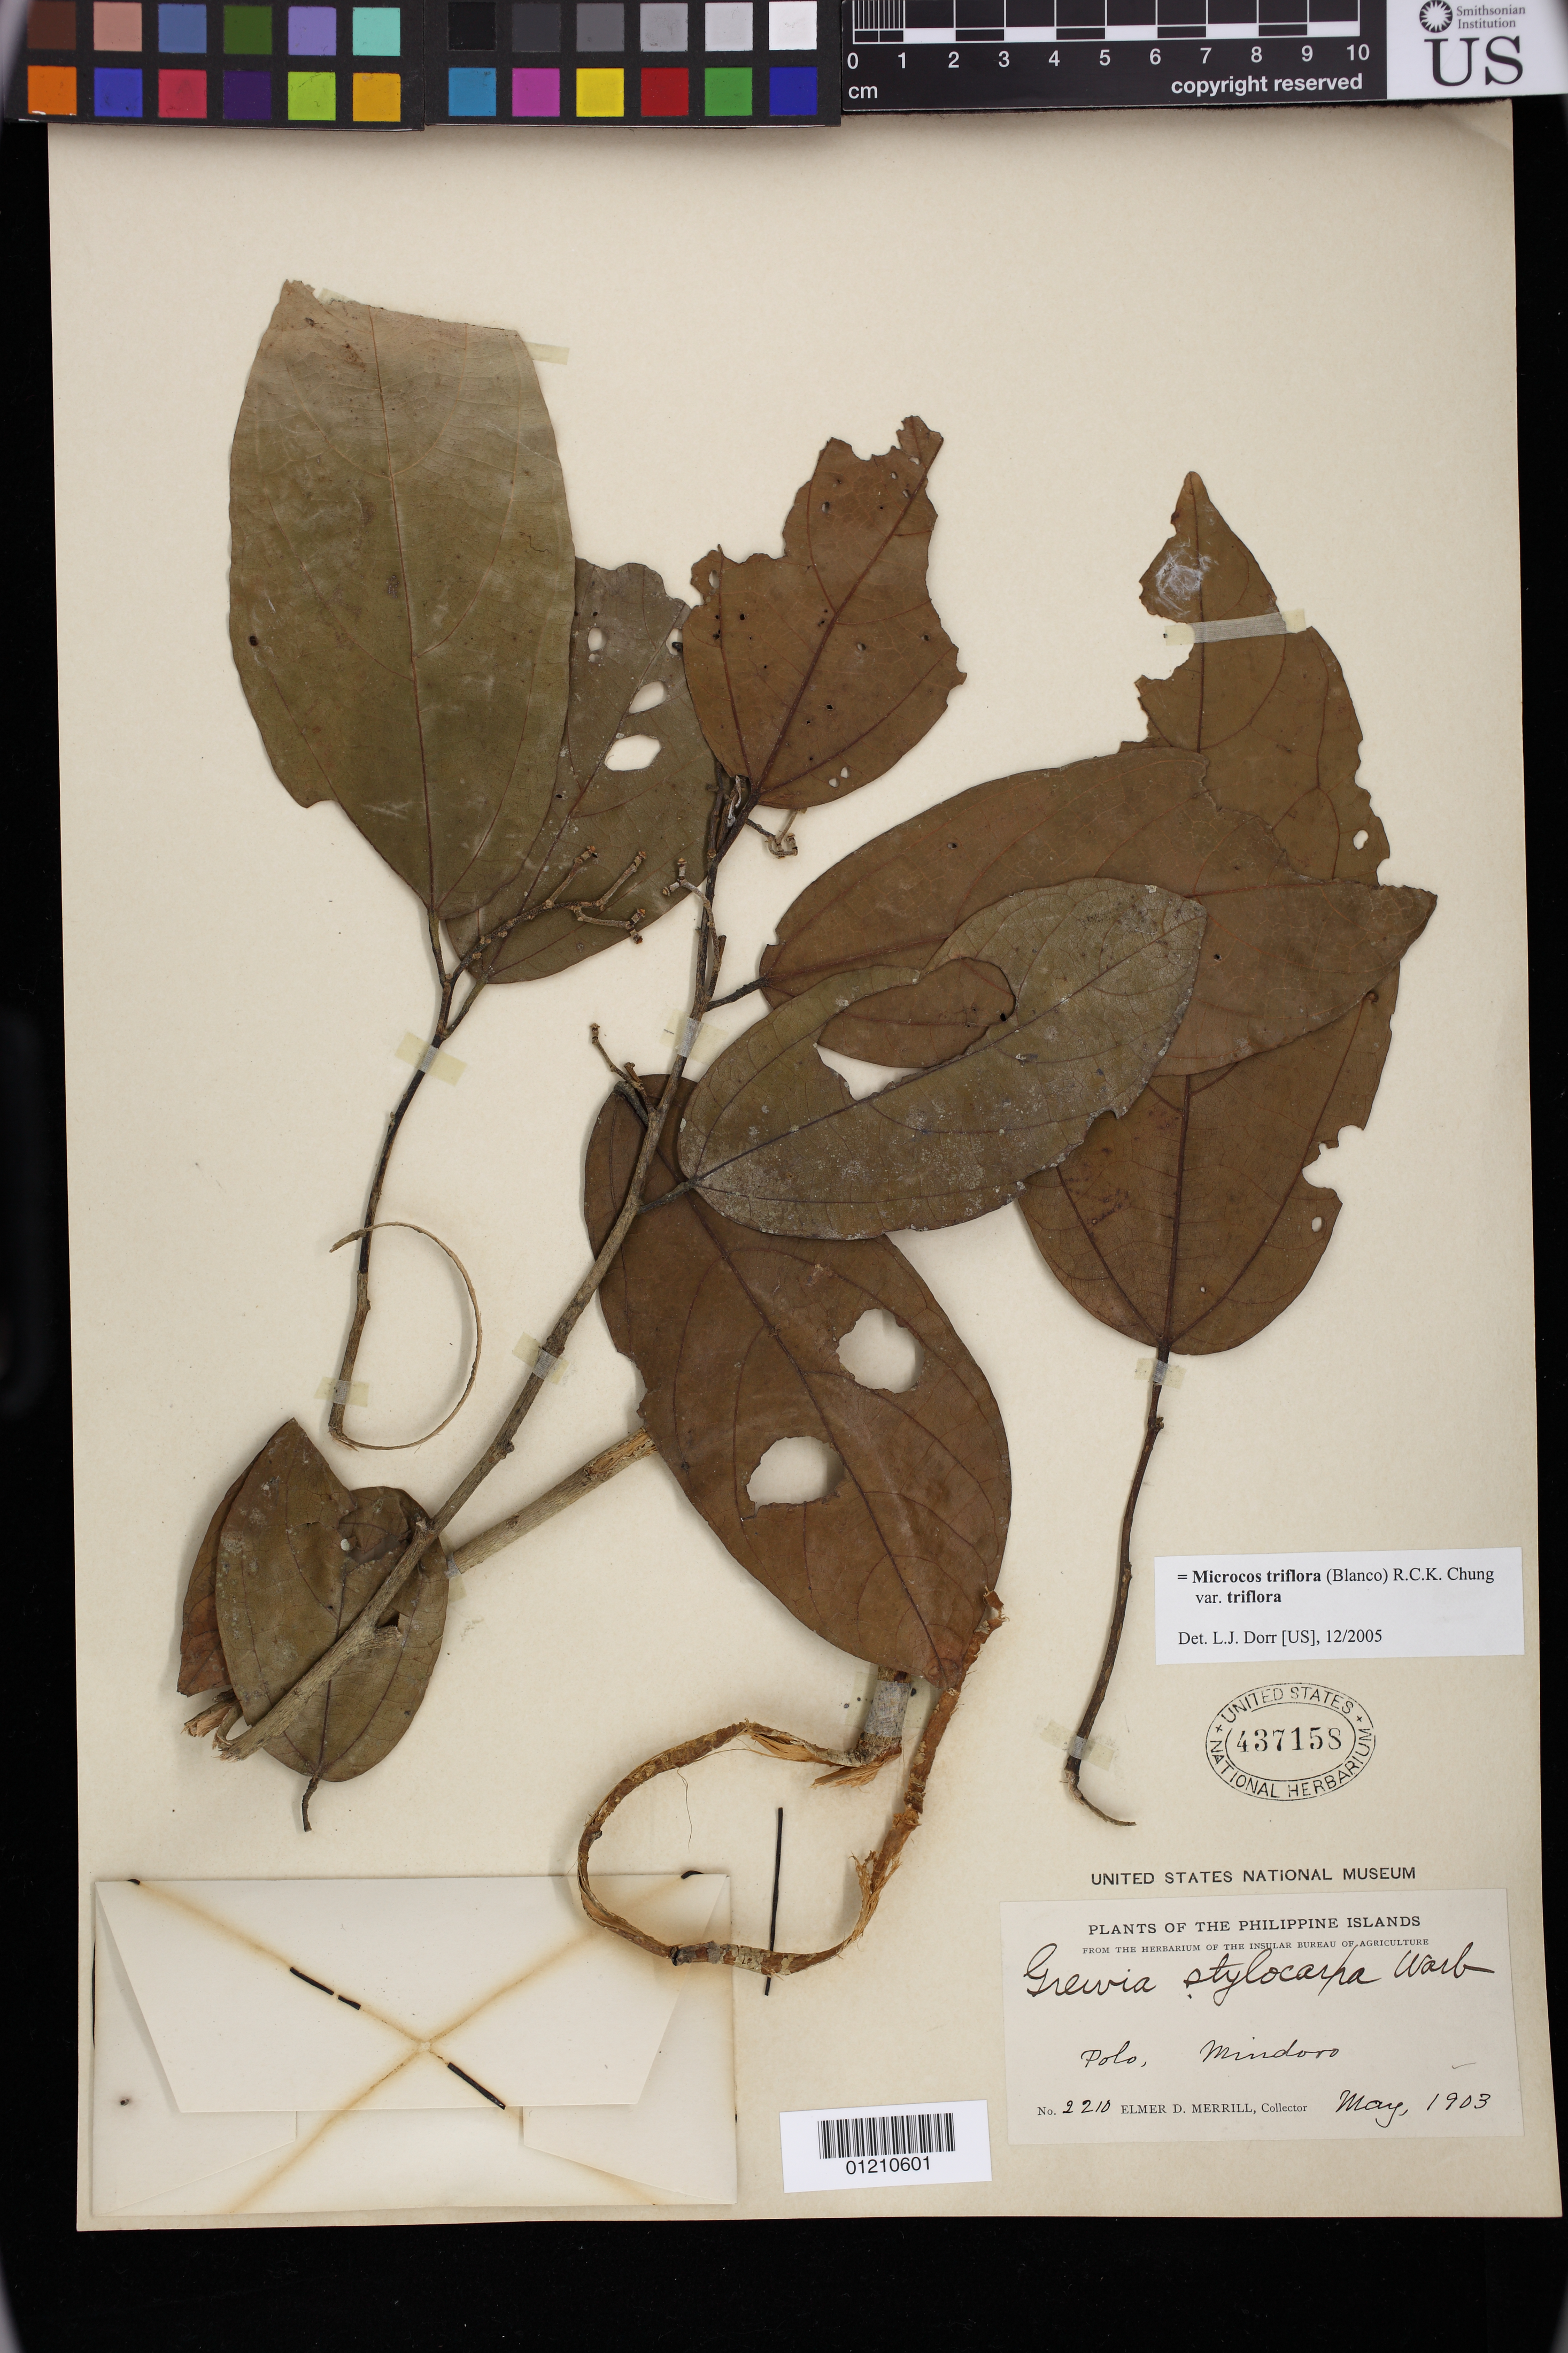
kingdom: Plantae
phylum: Tracheophyta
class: Magnoliopsida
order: Malvales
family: Malvaceae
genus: Microcos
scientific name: Microcos triflora var. triflora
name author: (Blanco) R.C.K. Chung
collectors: E. D. Merrill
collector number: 2210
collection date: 1903-05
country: Philippines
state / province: Mimaropa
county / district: Mindoro Occidental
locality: Polo, Mindoro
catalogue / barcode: US 437158